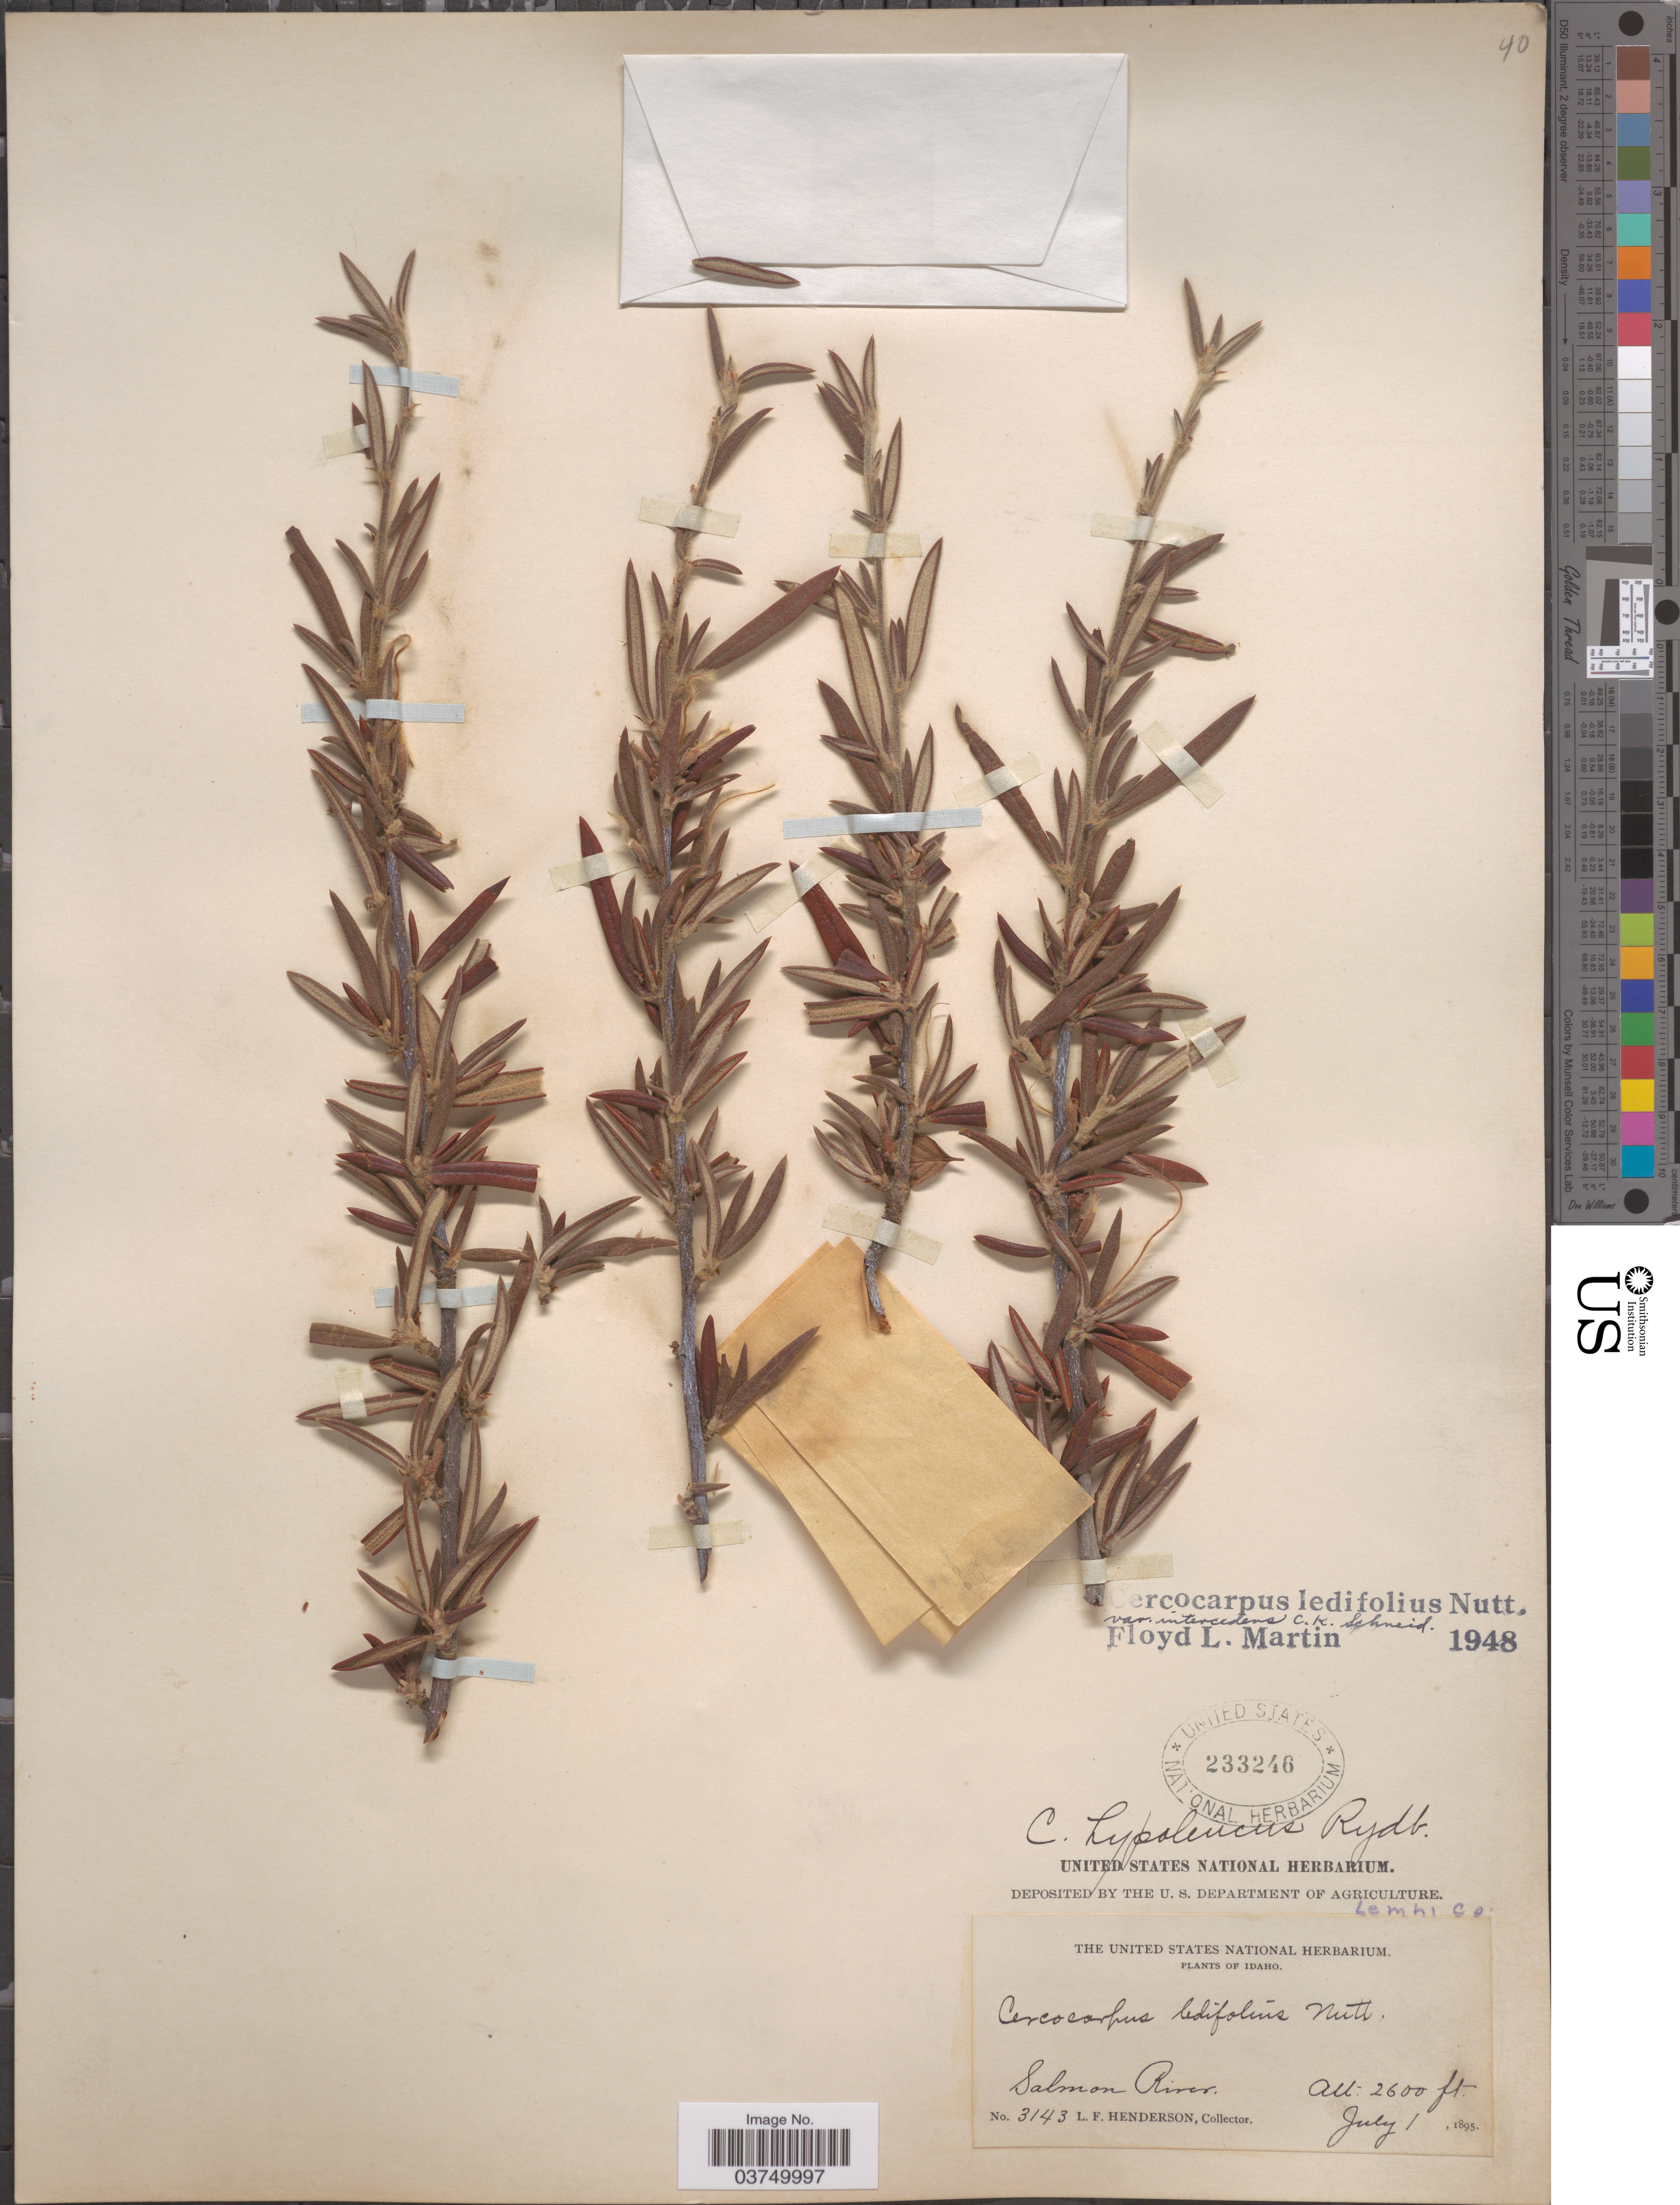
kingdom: Plantae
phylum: Tracheophyta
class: Magnoliopsida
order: Rosales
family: Rosaceae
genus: Cercocarpus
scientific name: Cercocarpus ledifolius var. intercedens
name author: C.K. Schneid.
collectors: L. Henderson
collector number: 3143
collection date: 1895-07-01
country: United States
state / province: Idaho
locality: Salmon River. Lemhi Co.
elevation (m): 792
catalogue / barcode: US 233246